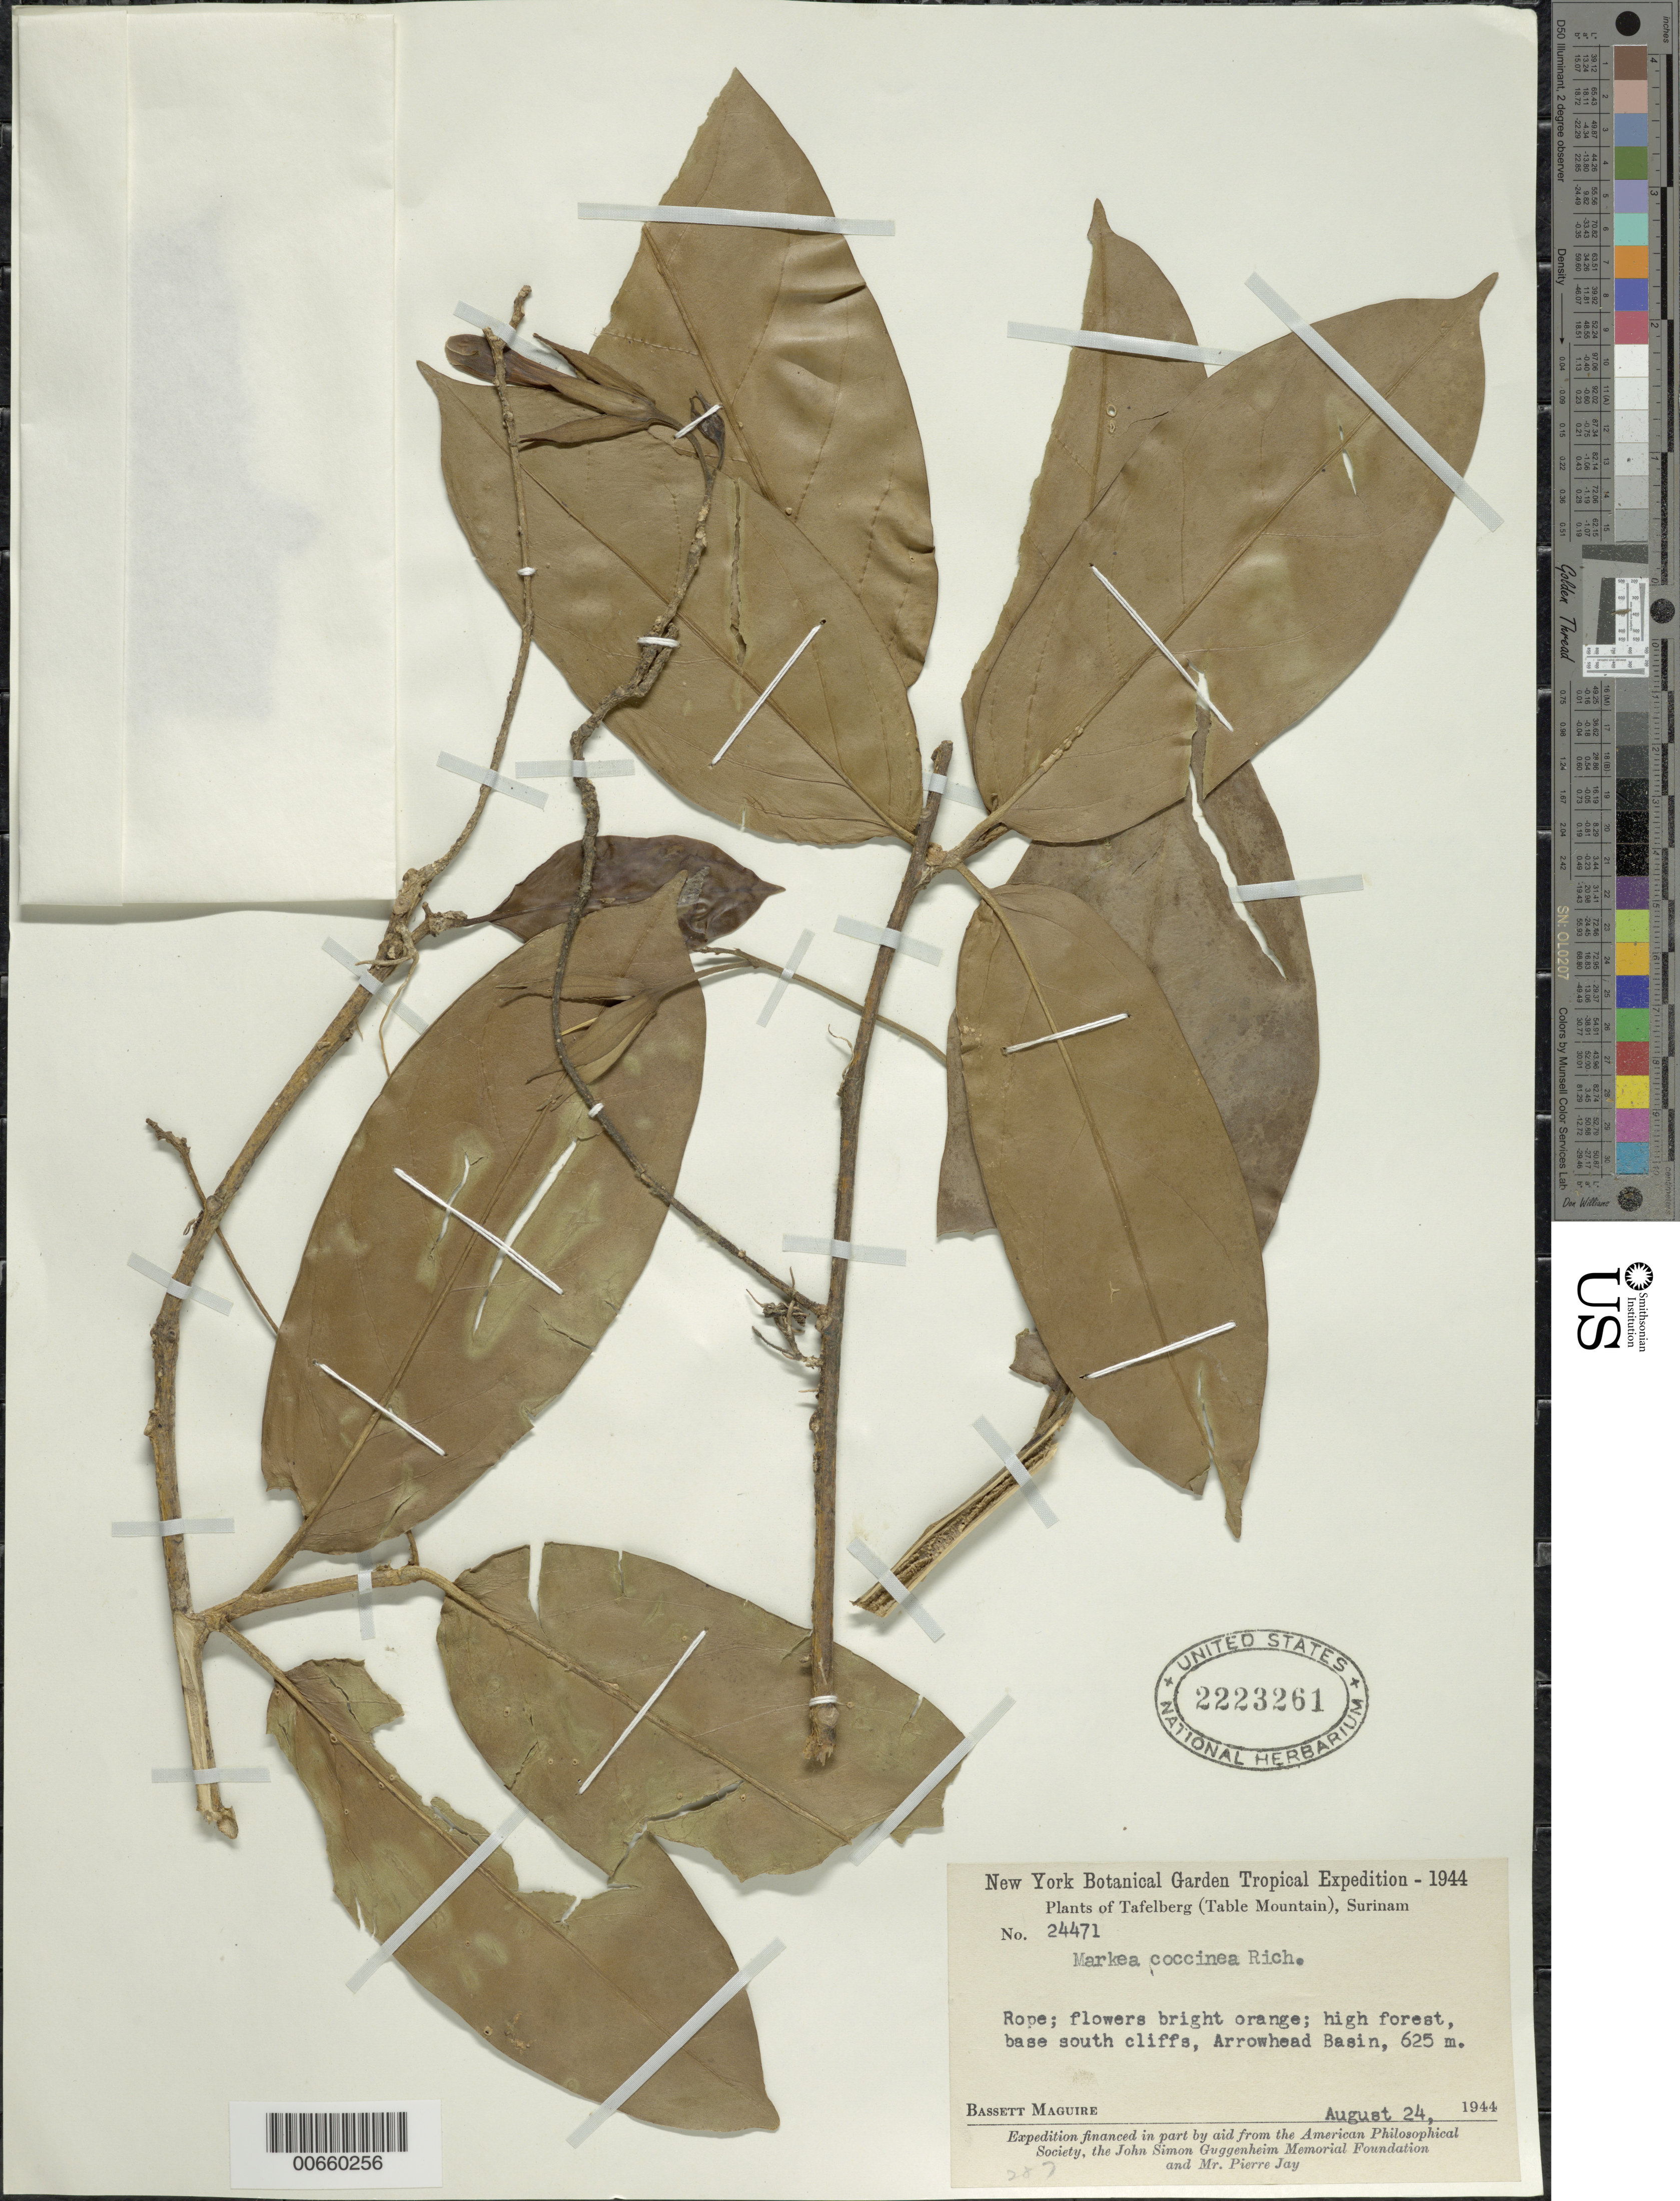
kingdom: Plantae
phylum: Tracheophyta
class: Magnoliopsida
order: Solanales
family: Solanaceae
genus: Markea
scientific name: Markea coccinea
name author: Rich.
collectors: B. Maguire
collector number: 24471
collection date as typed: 24-Aug-44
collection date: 1944-08-24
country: Suriname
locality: Tafelberg (Table Mountain), Arrowhead Basin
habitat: High forest, base of S cliffs.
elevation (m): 625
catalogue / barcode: US 2223261